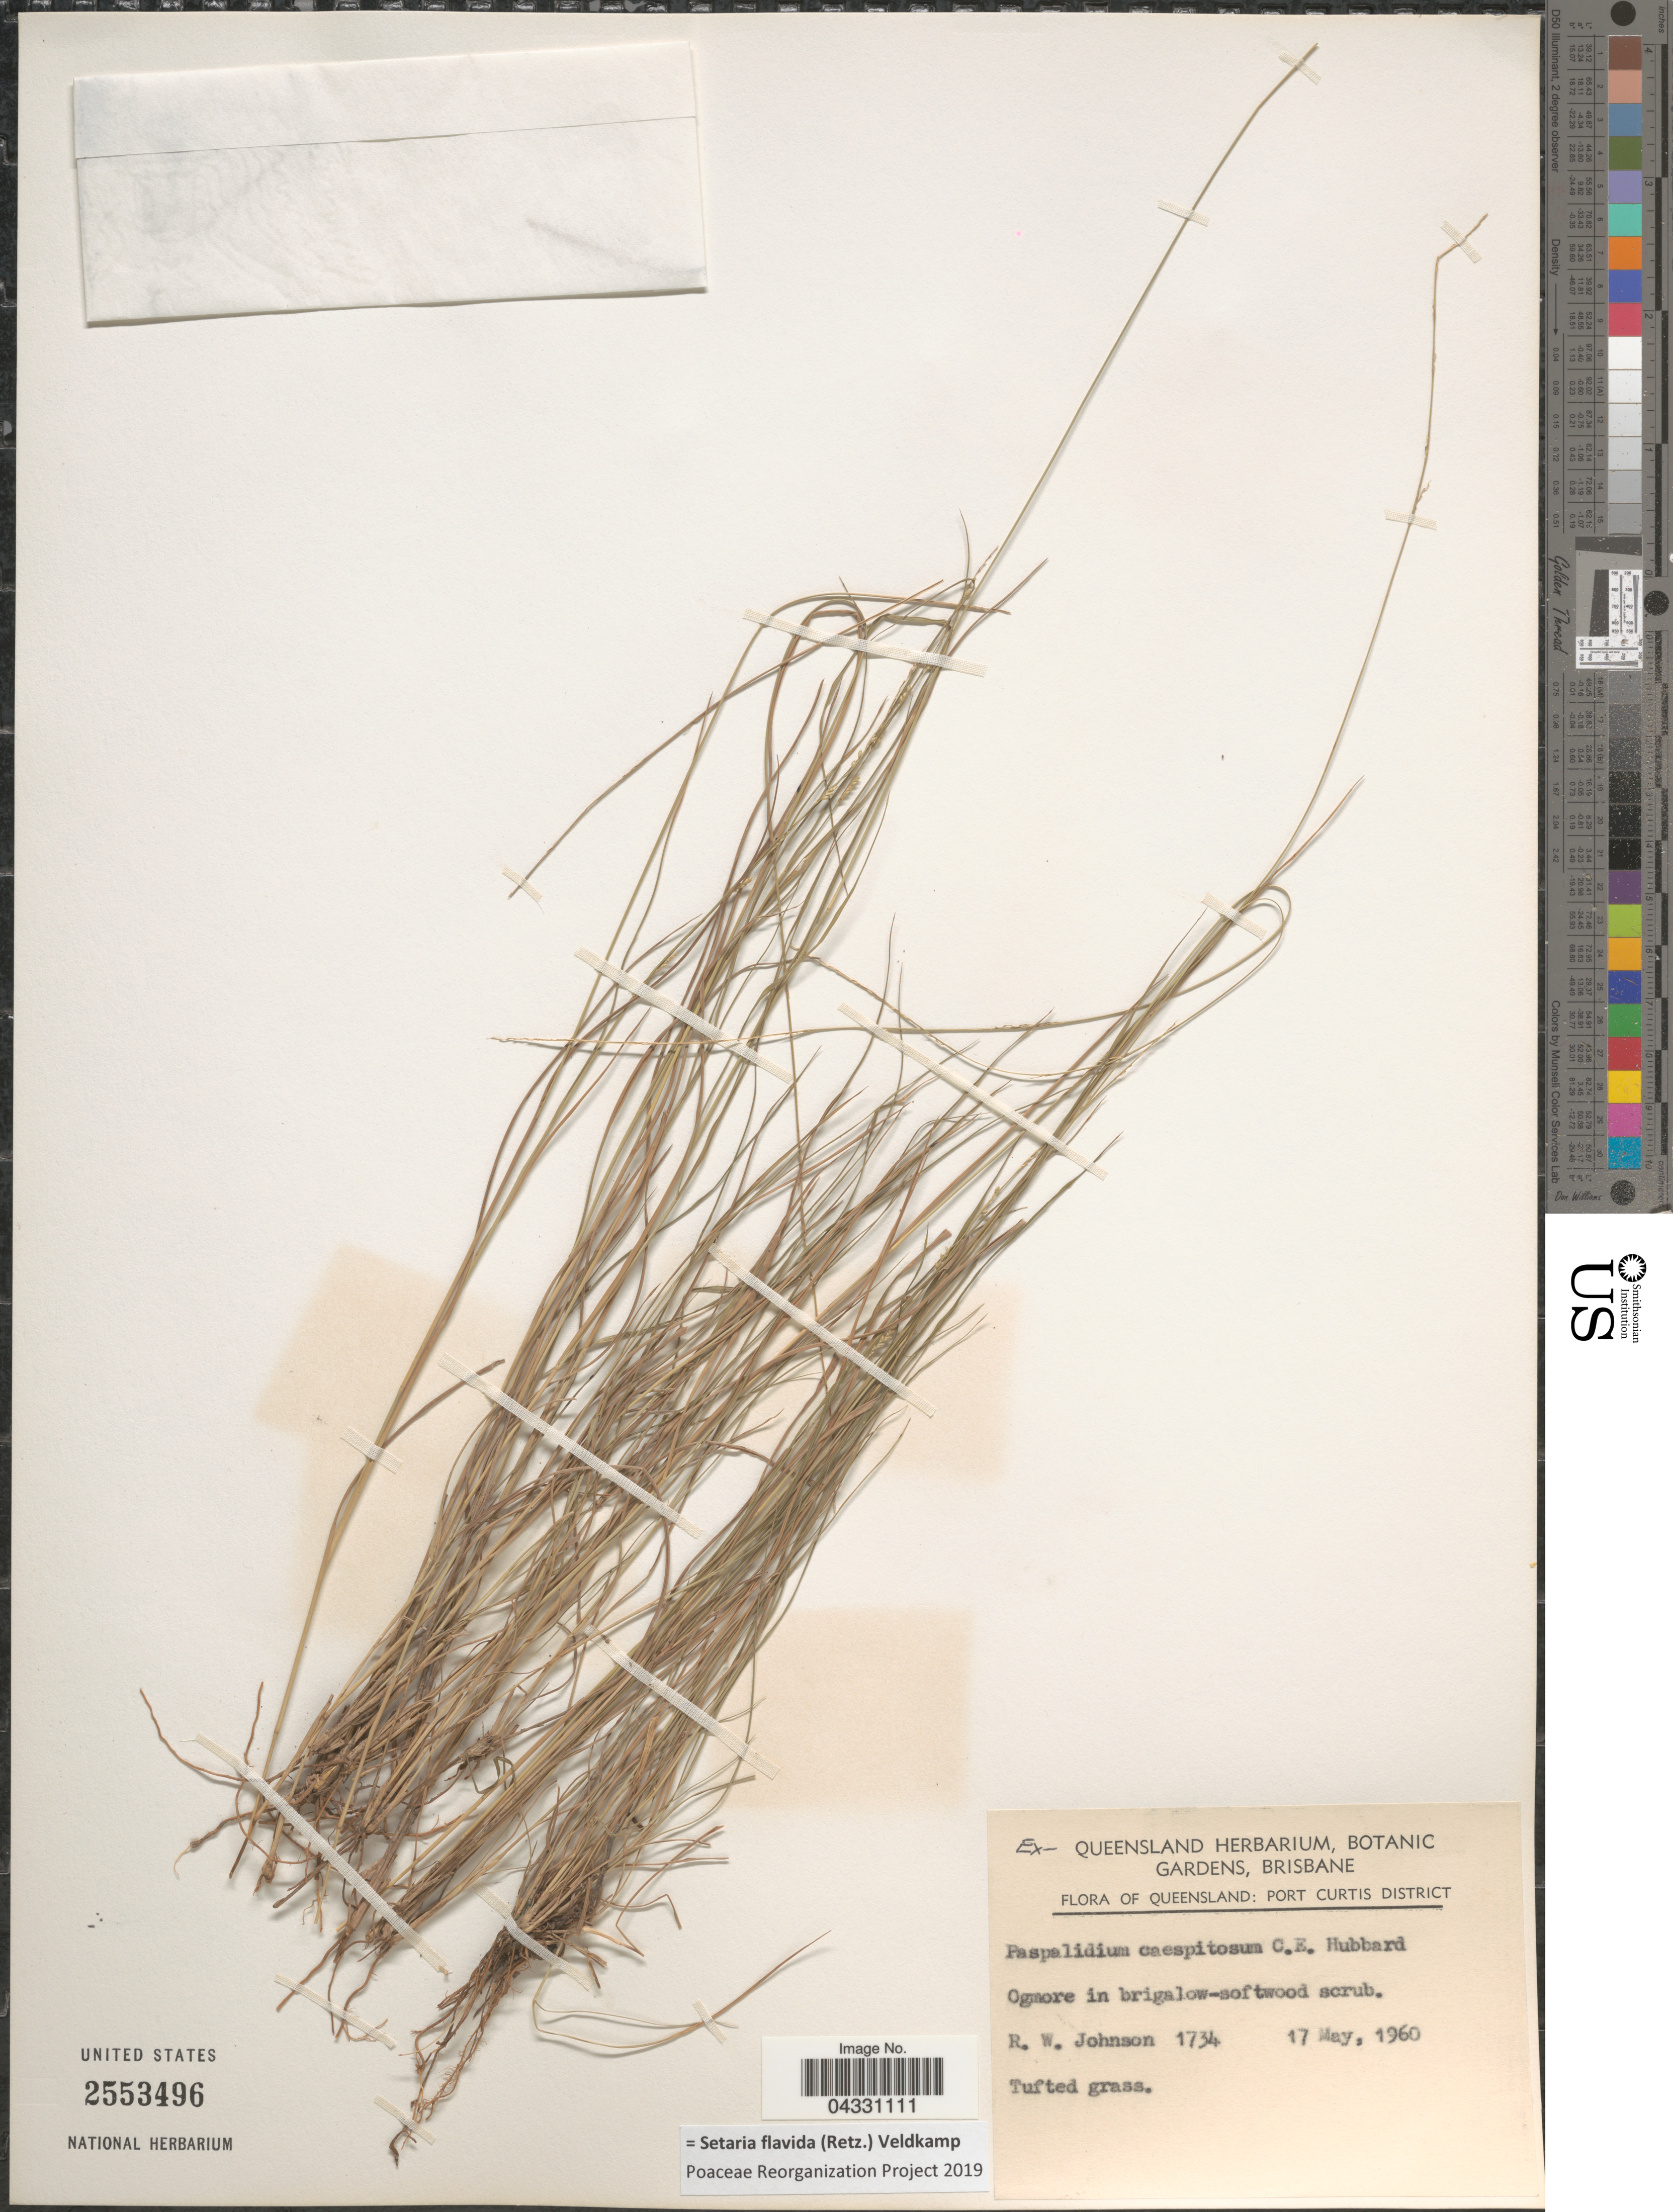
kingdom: Plantae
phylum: Tracheophyta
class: Liliopsida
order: Poales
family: Poaceae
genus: Setaria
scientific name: Setaria flavida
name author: (Retz.) Veldkamp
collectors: R. W. Johnson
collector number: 1734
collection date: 1960-05-17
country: Australia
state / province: Queensland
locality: Port curtis District.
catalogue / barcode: US 2553496